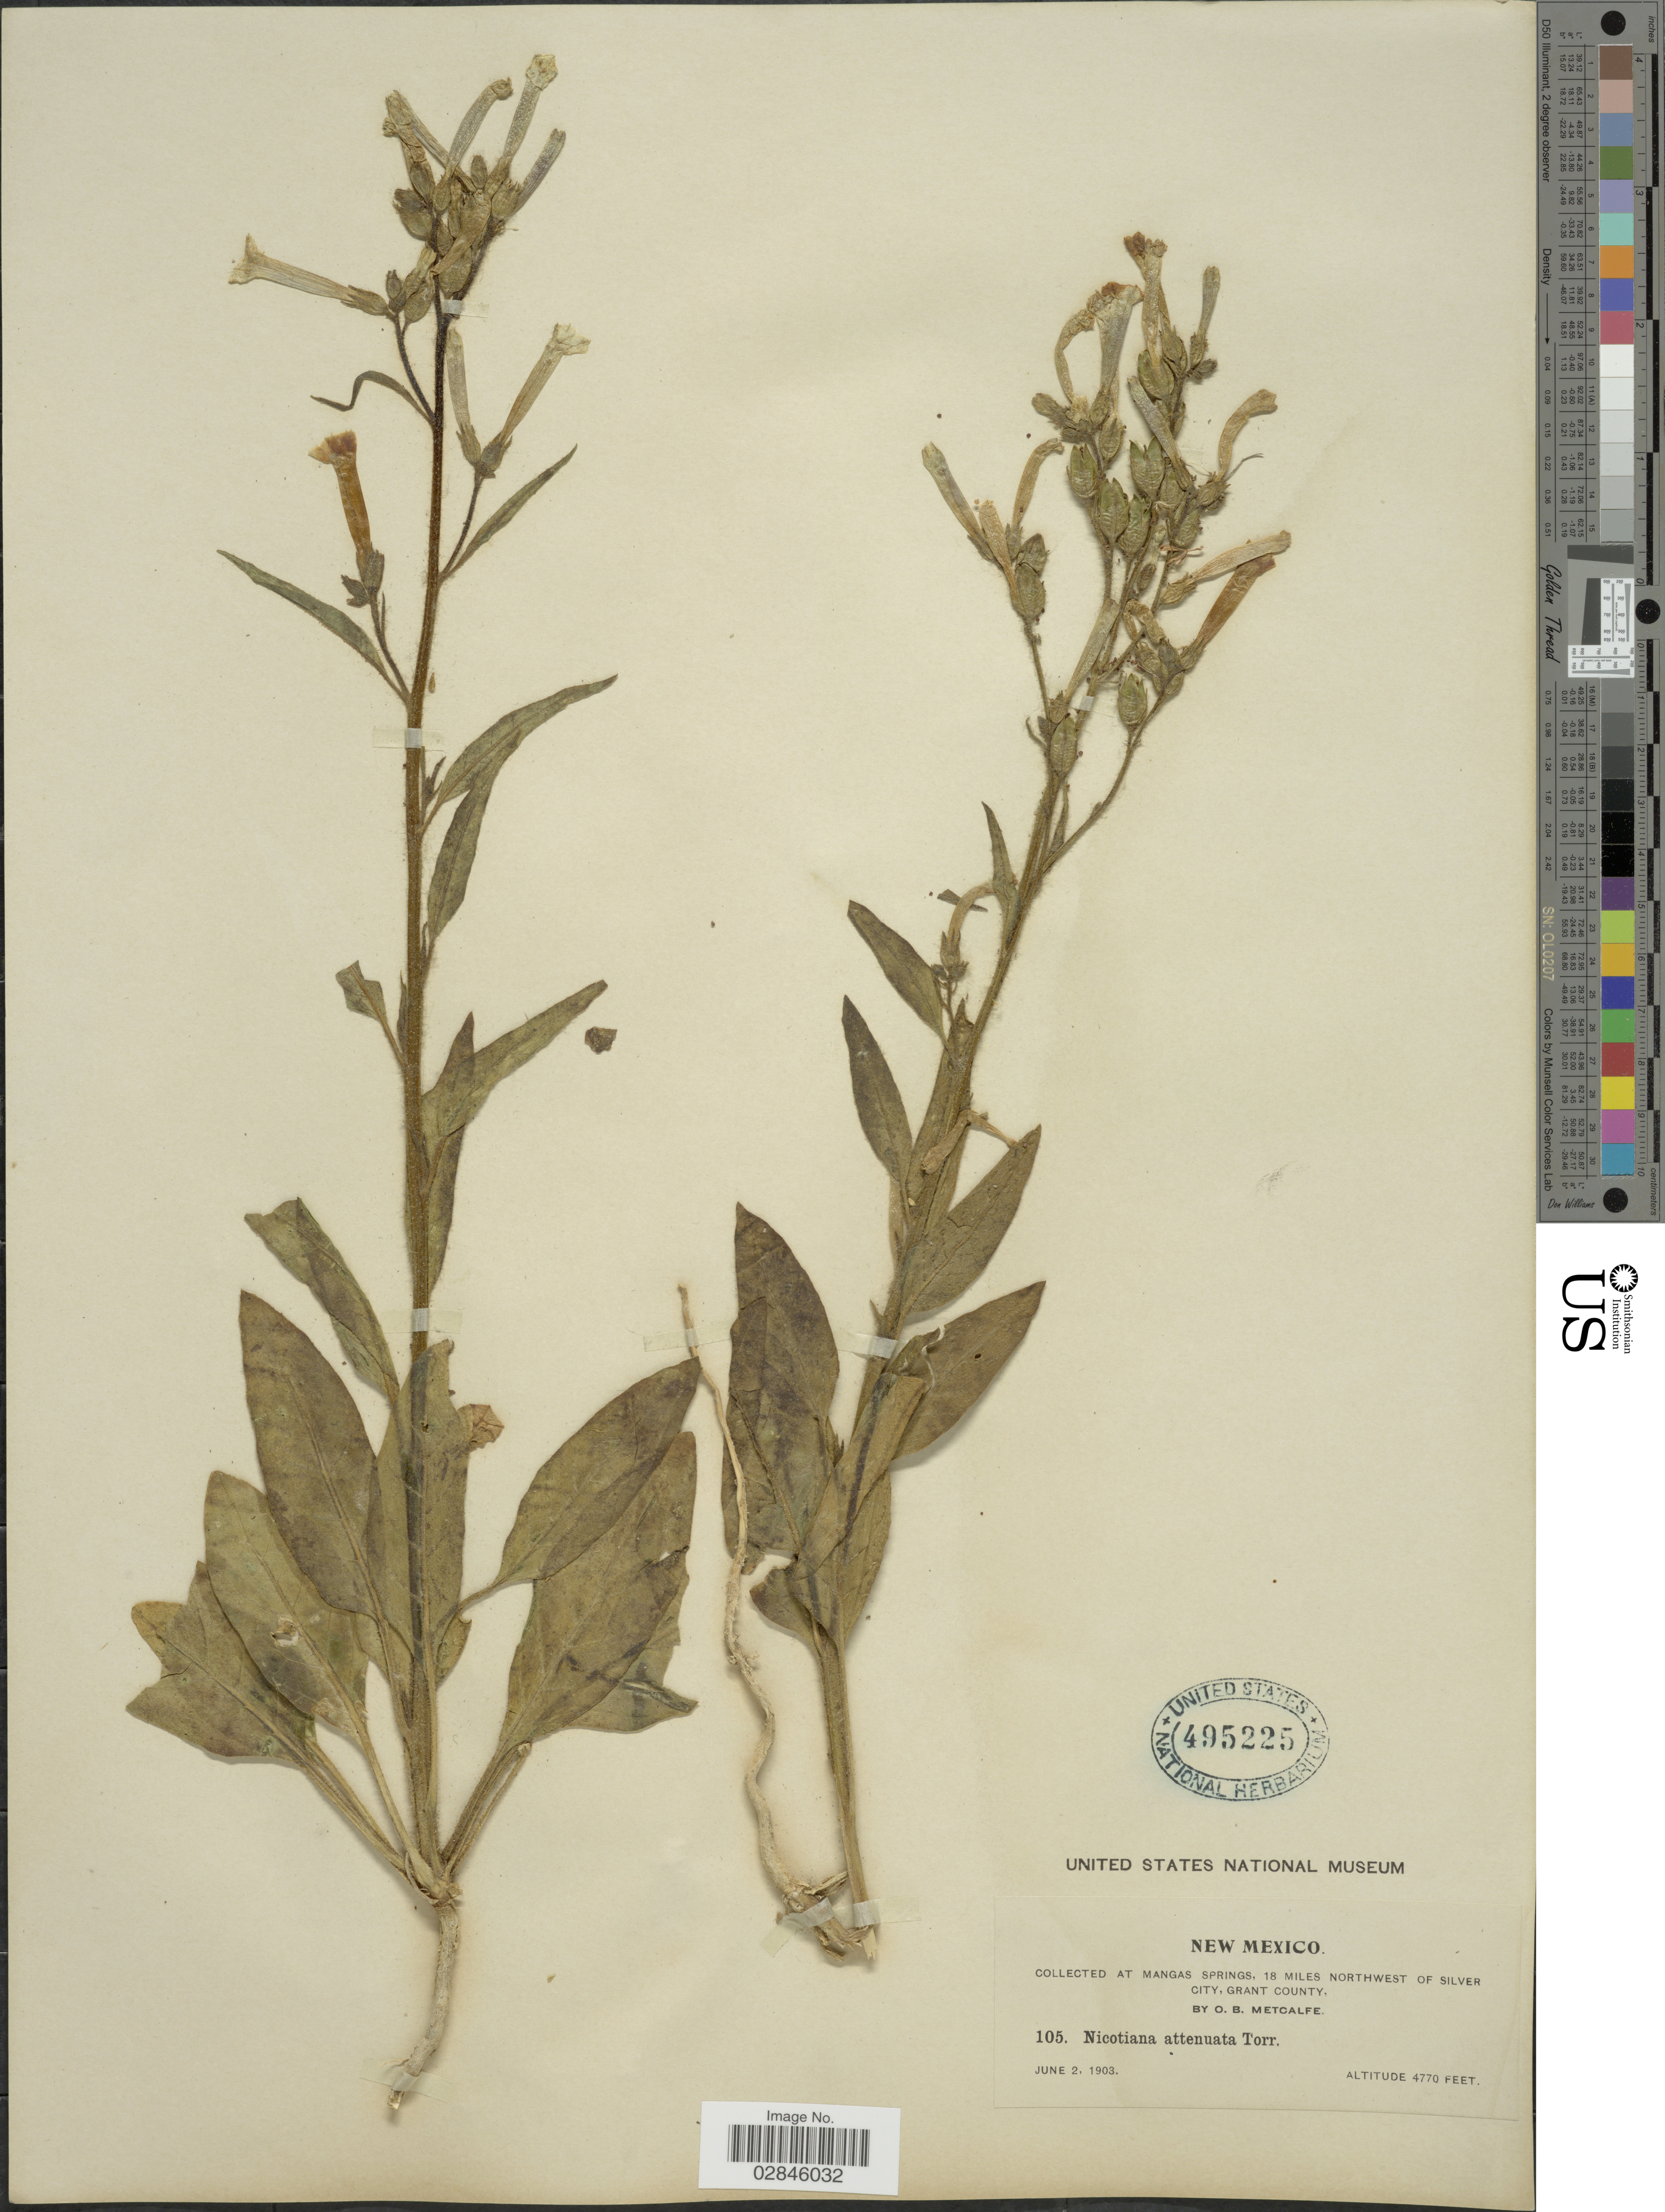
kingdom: Plantae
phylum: Tracheophyta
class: Magnoliopsida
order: Solanales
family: Solanaceae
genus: Nicotiana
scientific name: Nicotiana attenuata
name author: Torr. ex S. Watson in C. King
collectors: O. B. Metcalfe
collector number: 105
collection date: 1903-06-02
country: United States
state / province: New Mexico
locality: Mangas Springs, 18 miles northwest of Silver City, Grant County.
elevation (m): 1454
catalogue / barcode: US 495225